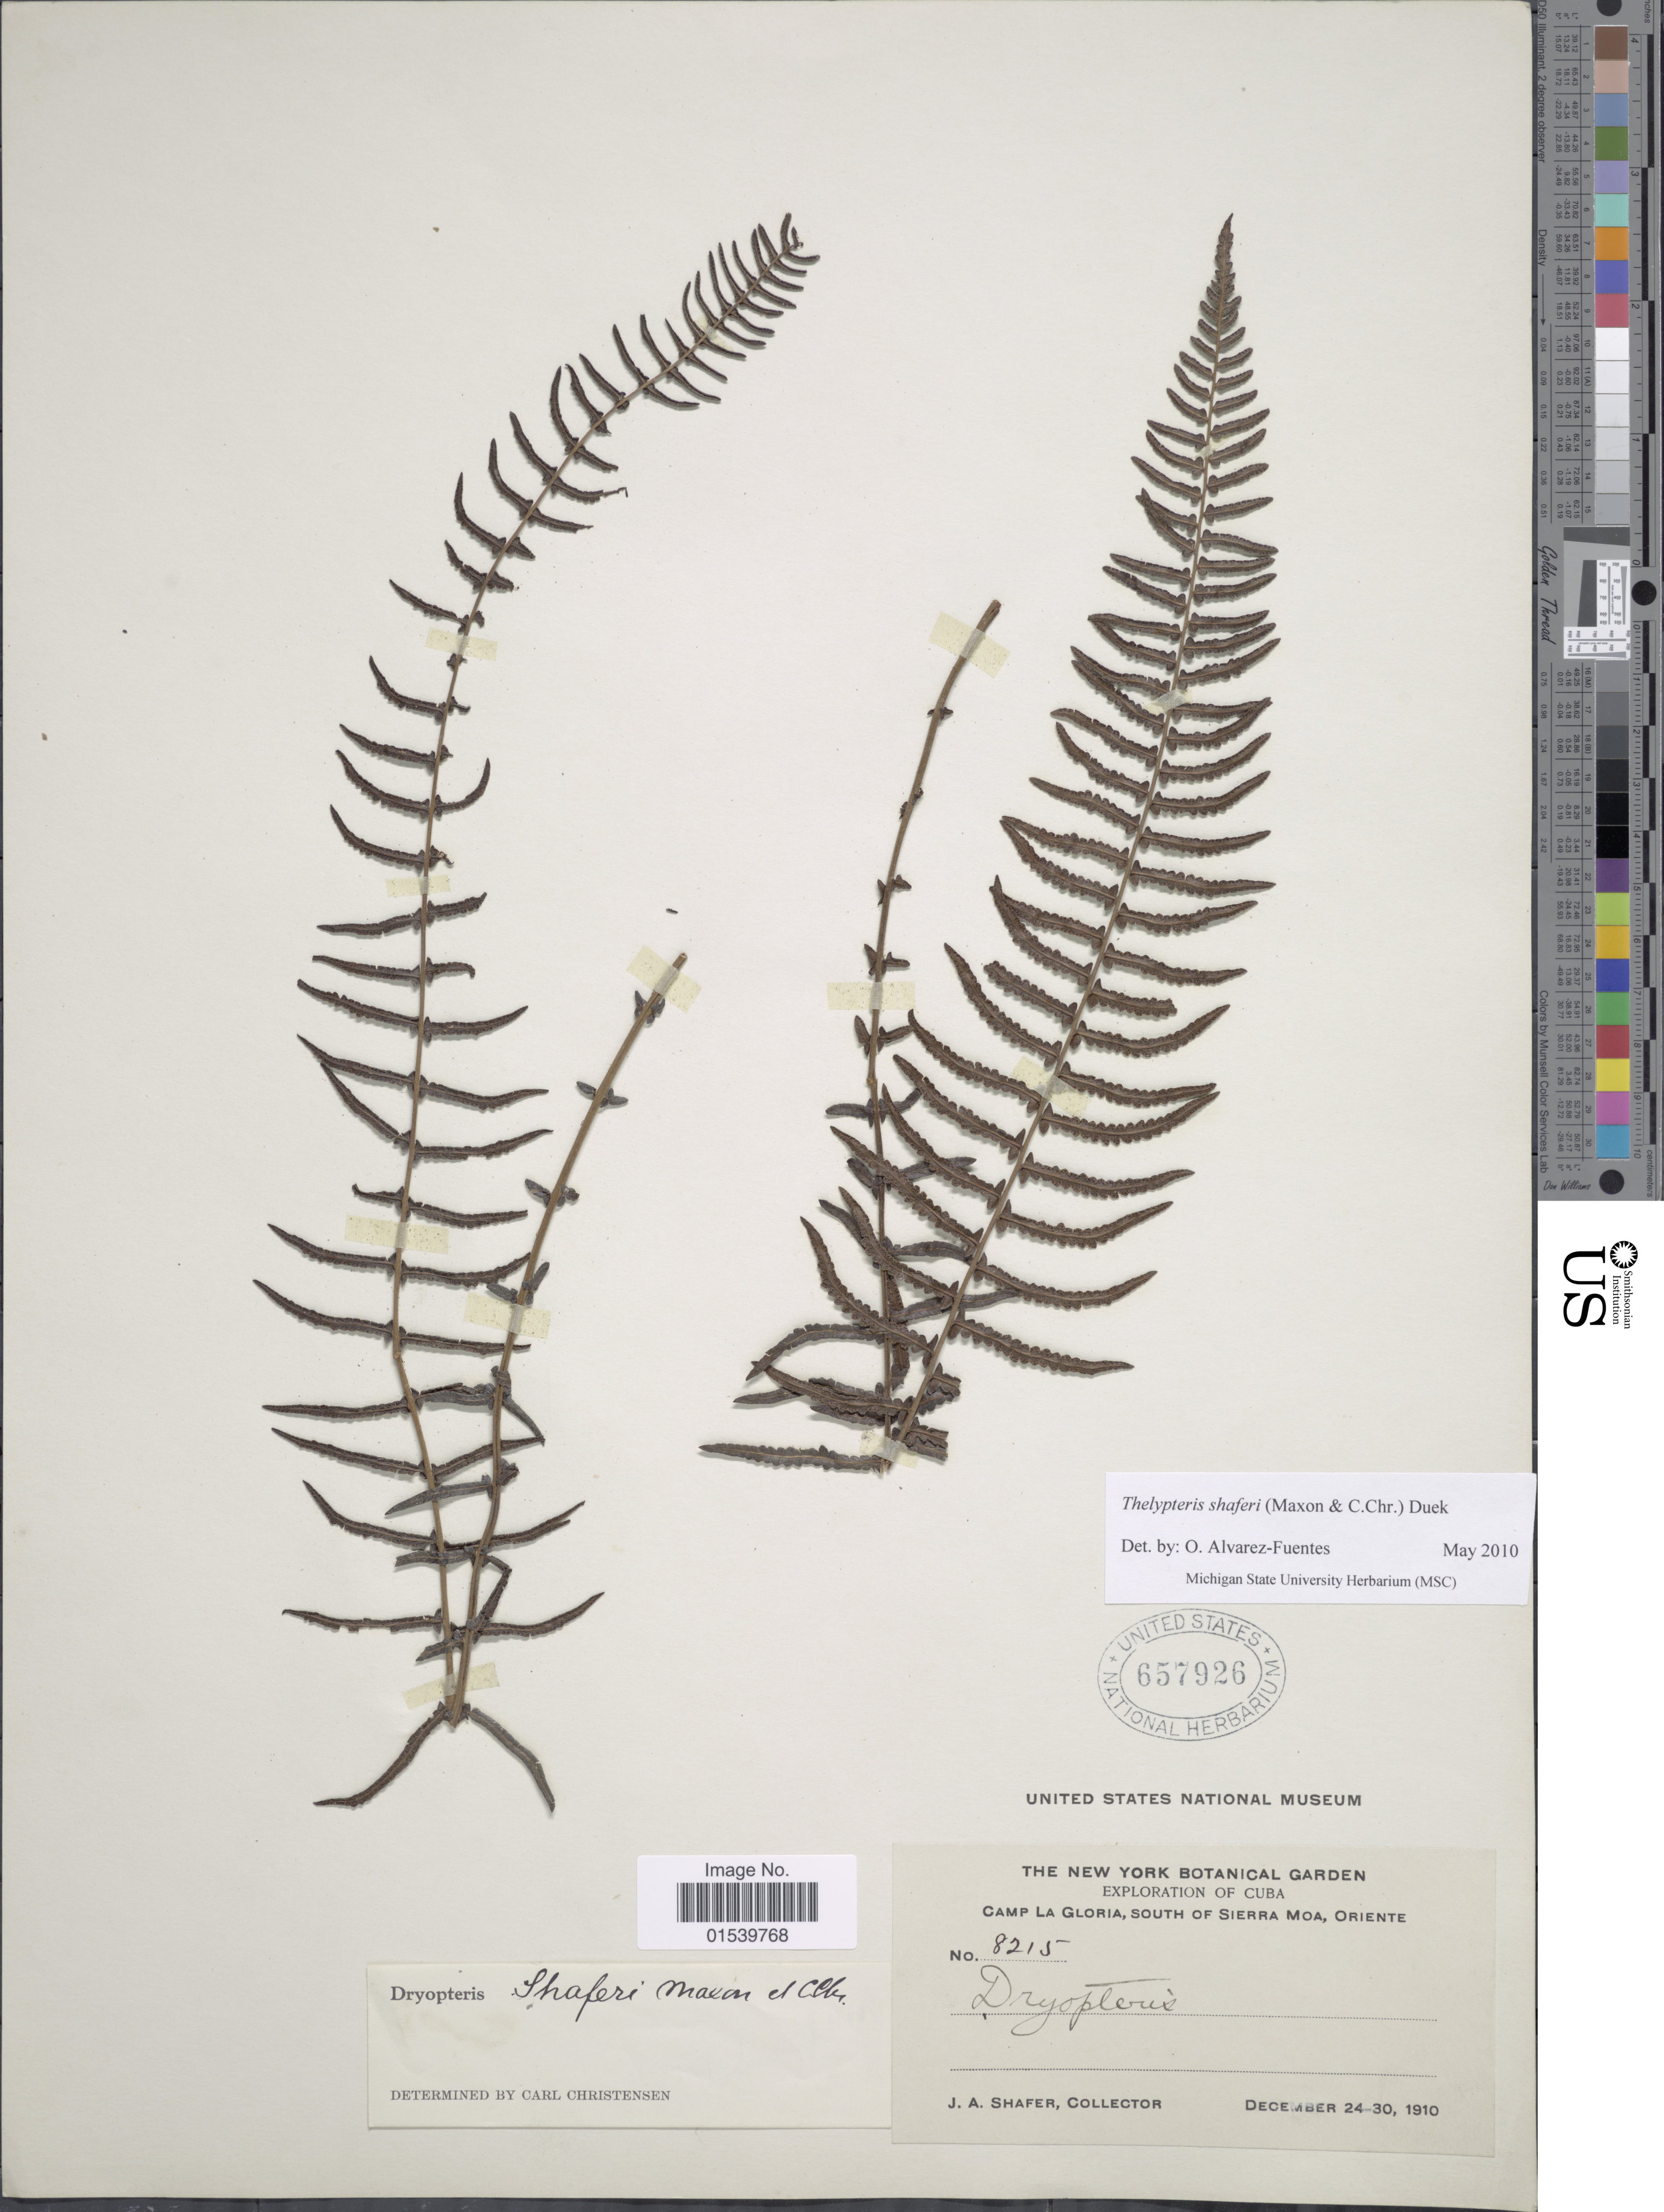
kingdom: Plantae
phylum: Tracheophyta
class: Polypodiopsida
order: Polypodiales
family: Thelypteridaceae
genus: Amauropelta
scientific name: Amauropelta shaferi (Maxon & C. Chr.) comb. nov., ined 2015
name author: (Maxon & C. Chr.)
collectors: J. A. Shafer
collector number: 8215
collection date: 1910-12-24/1910-12-30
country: Cuba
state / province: Oriente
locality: Camp La Gloria, South of Sierra Moa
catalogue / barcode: US 657926